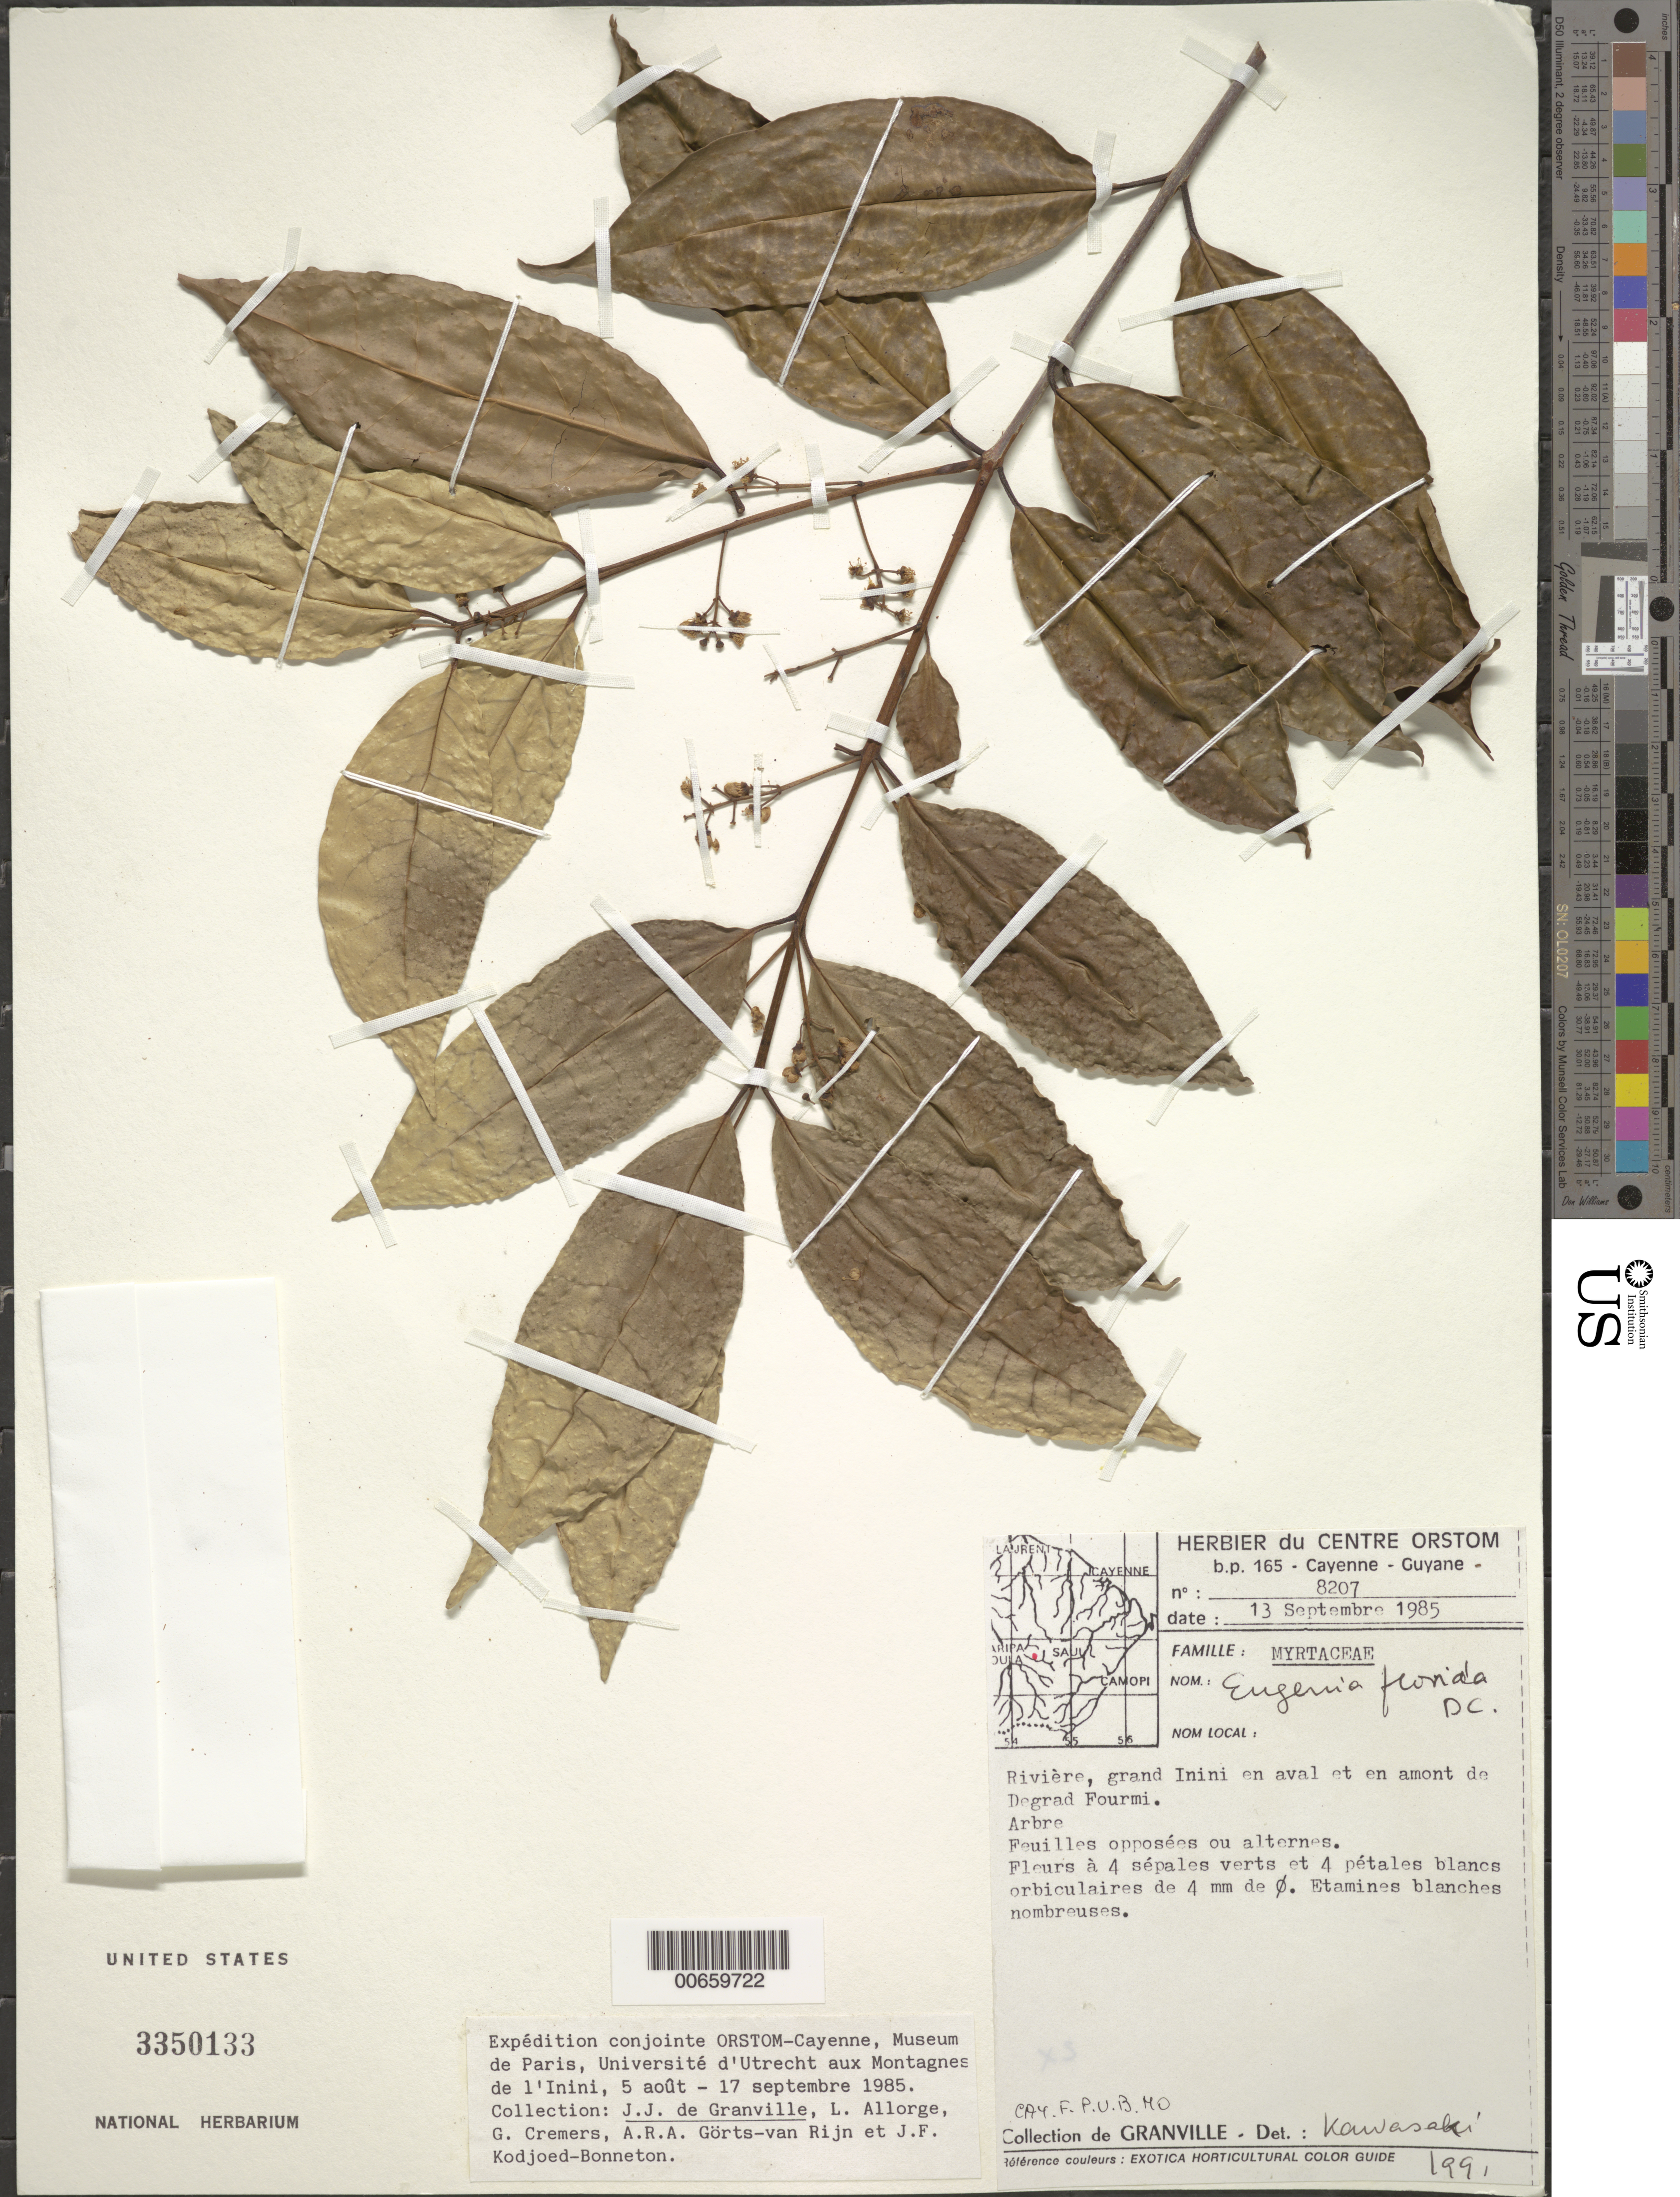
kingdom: Plantae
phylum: Tracheophyta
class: Magnoliopsida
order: Myrtales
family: Myrtaceae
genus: Eugenia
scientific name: Eugenia florida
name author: DC.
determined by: Kawasaki, María L.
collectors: J.-J. de Granville, L. Allorge, G. Cremers, A. .R. A. Görts-van Rijn & J. Kodjoed-Bonneton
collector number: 8207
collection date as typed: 13-Sep-85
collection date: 1985-09-13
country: French Guiana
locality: Montagnes Bellevue de l'Inini, Rivière Grand Inini en aval et en amont de Dégrad Fourmi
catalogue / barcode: US 3350133